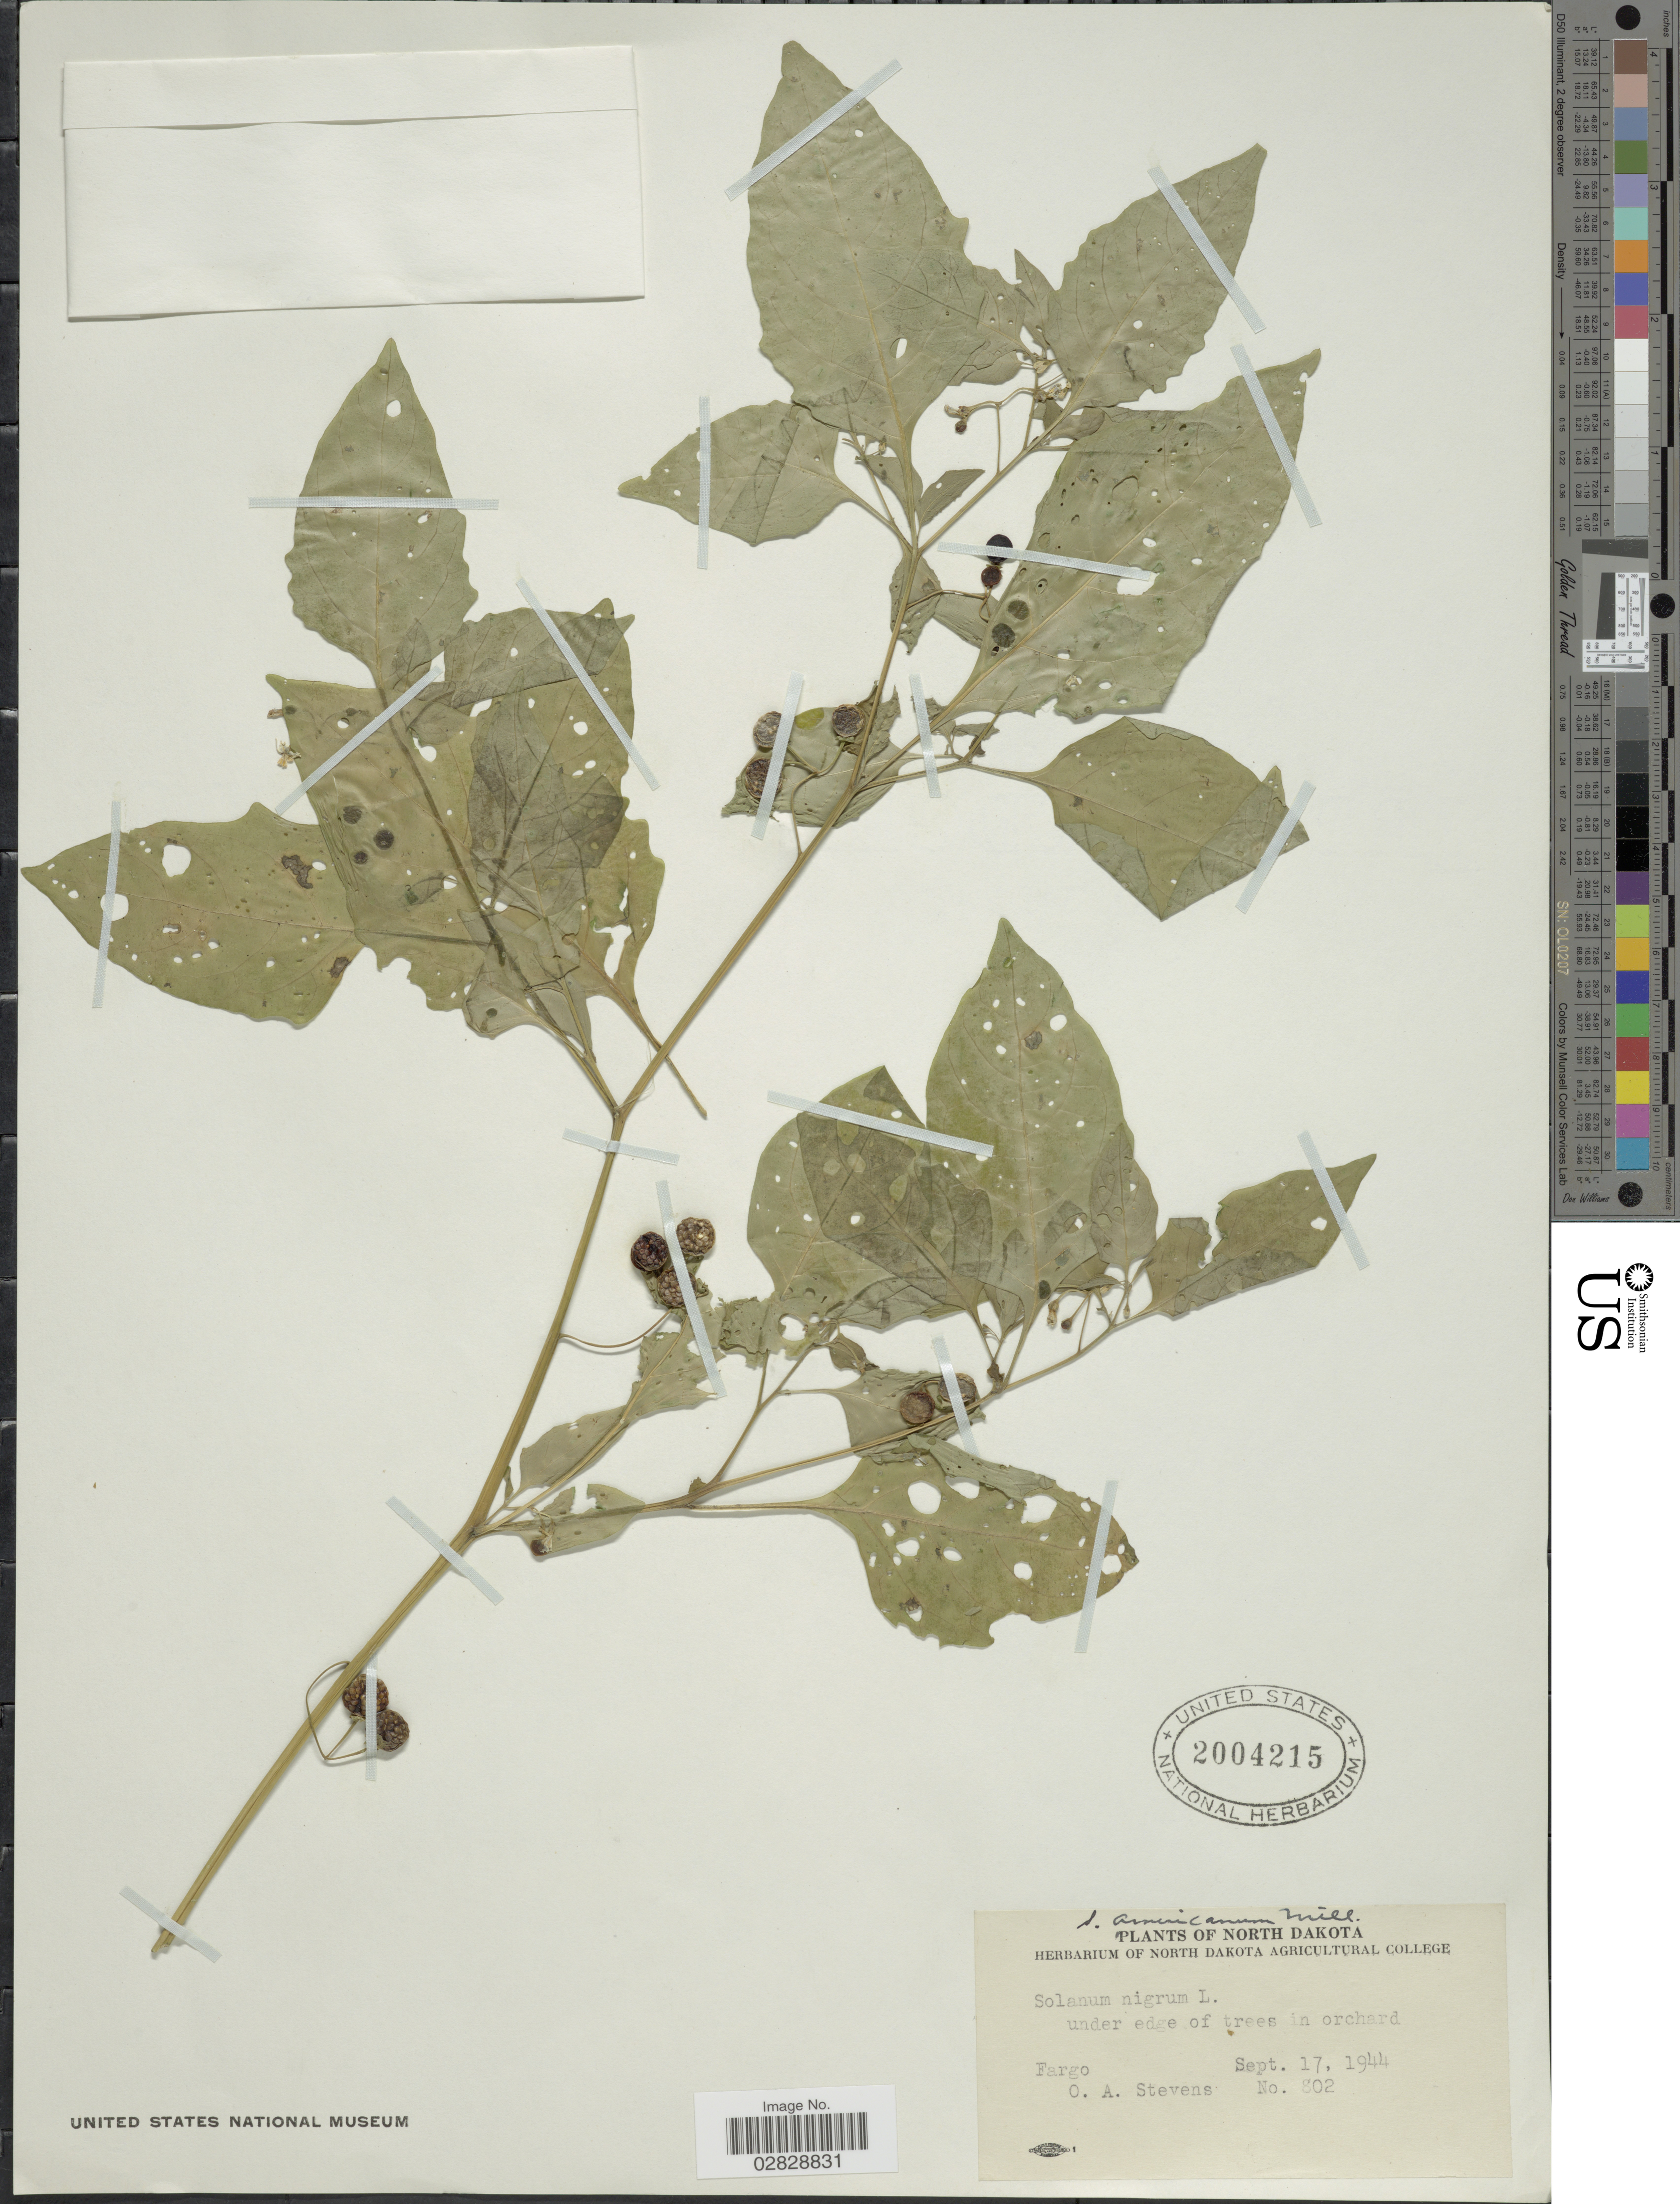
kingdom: Plantae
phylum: Tracheophyta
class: Magnoliopsida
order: Solanales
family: Solanaceae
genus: Solanum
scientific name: Solanum interius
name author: Rydb.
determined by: Knapp, S. D.; Särkinen, T.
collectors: O. A. Stevens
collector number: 802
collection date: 1944-09-17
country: United States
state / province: North Dakota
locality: Fargo.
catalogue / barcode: US 2004215